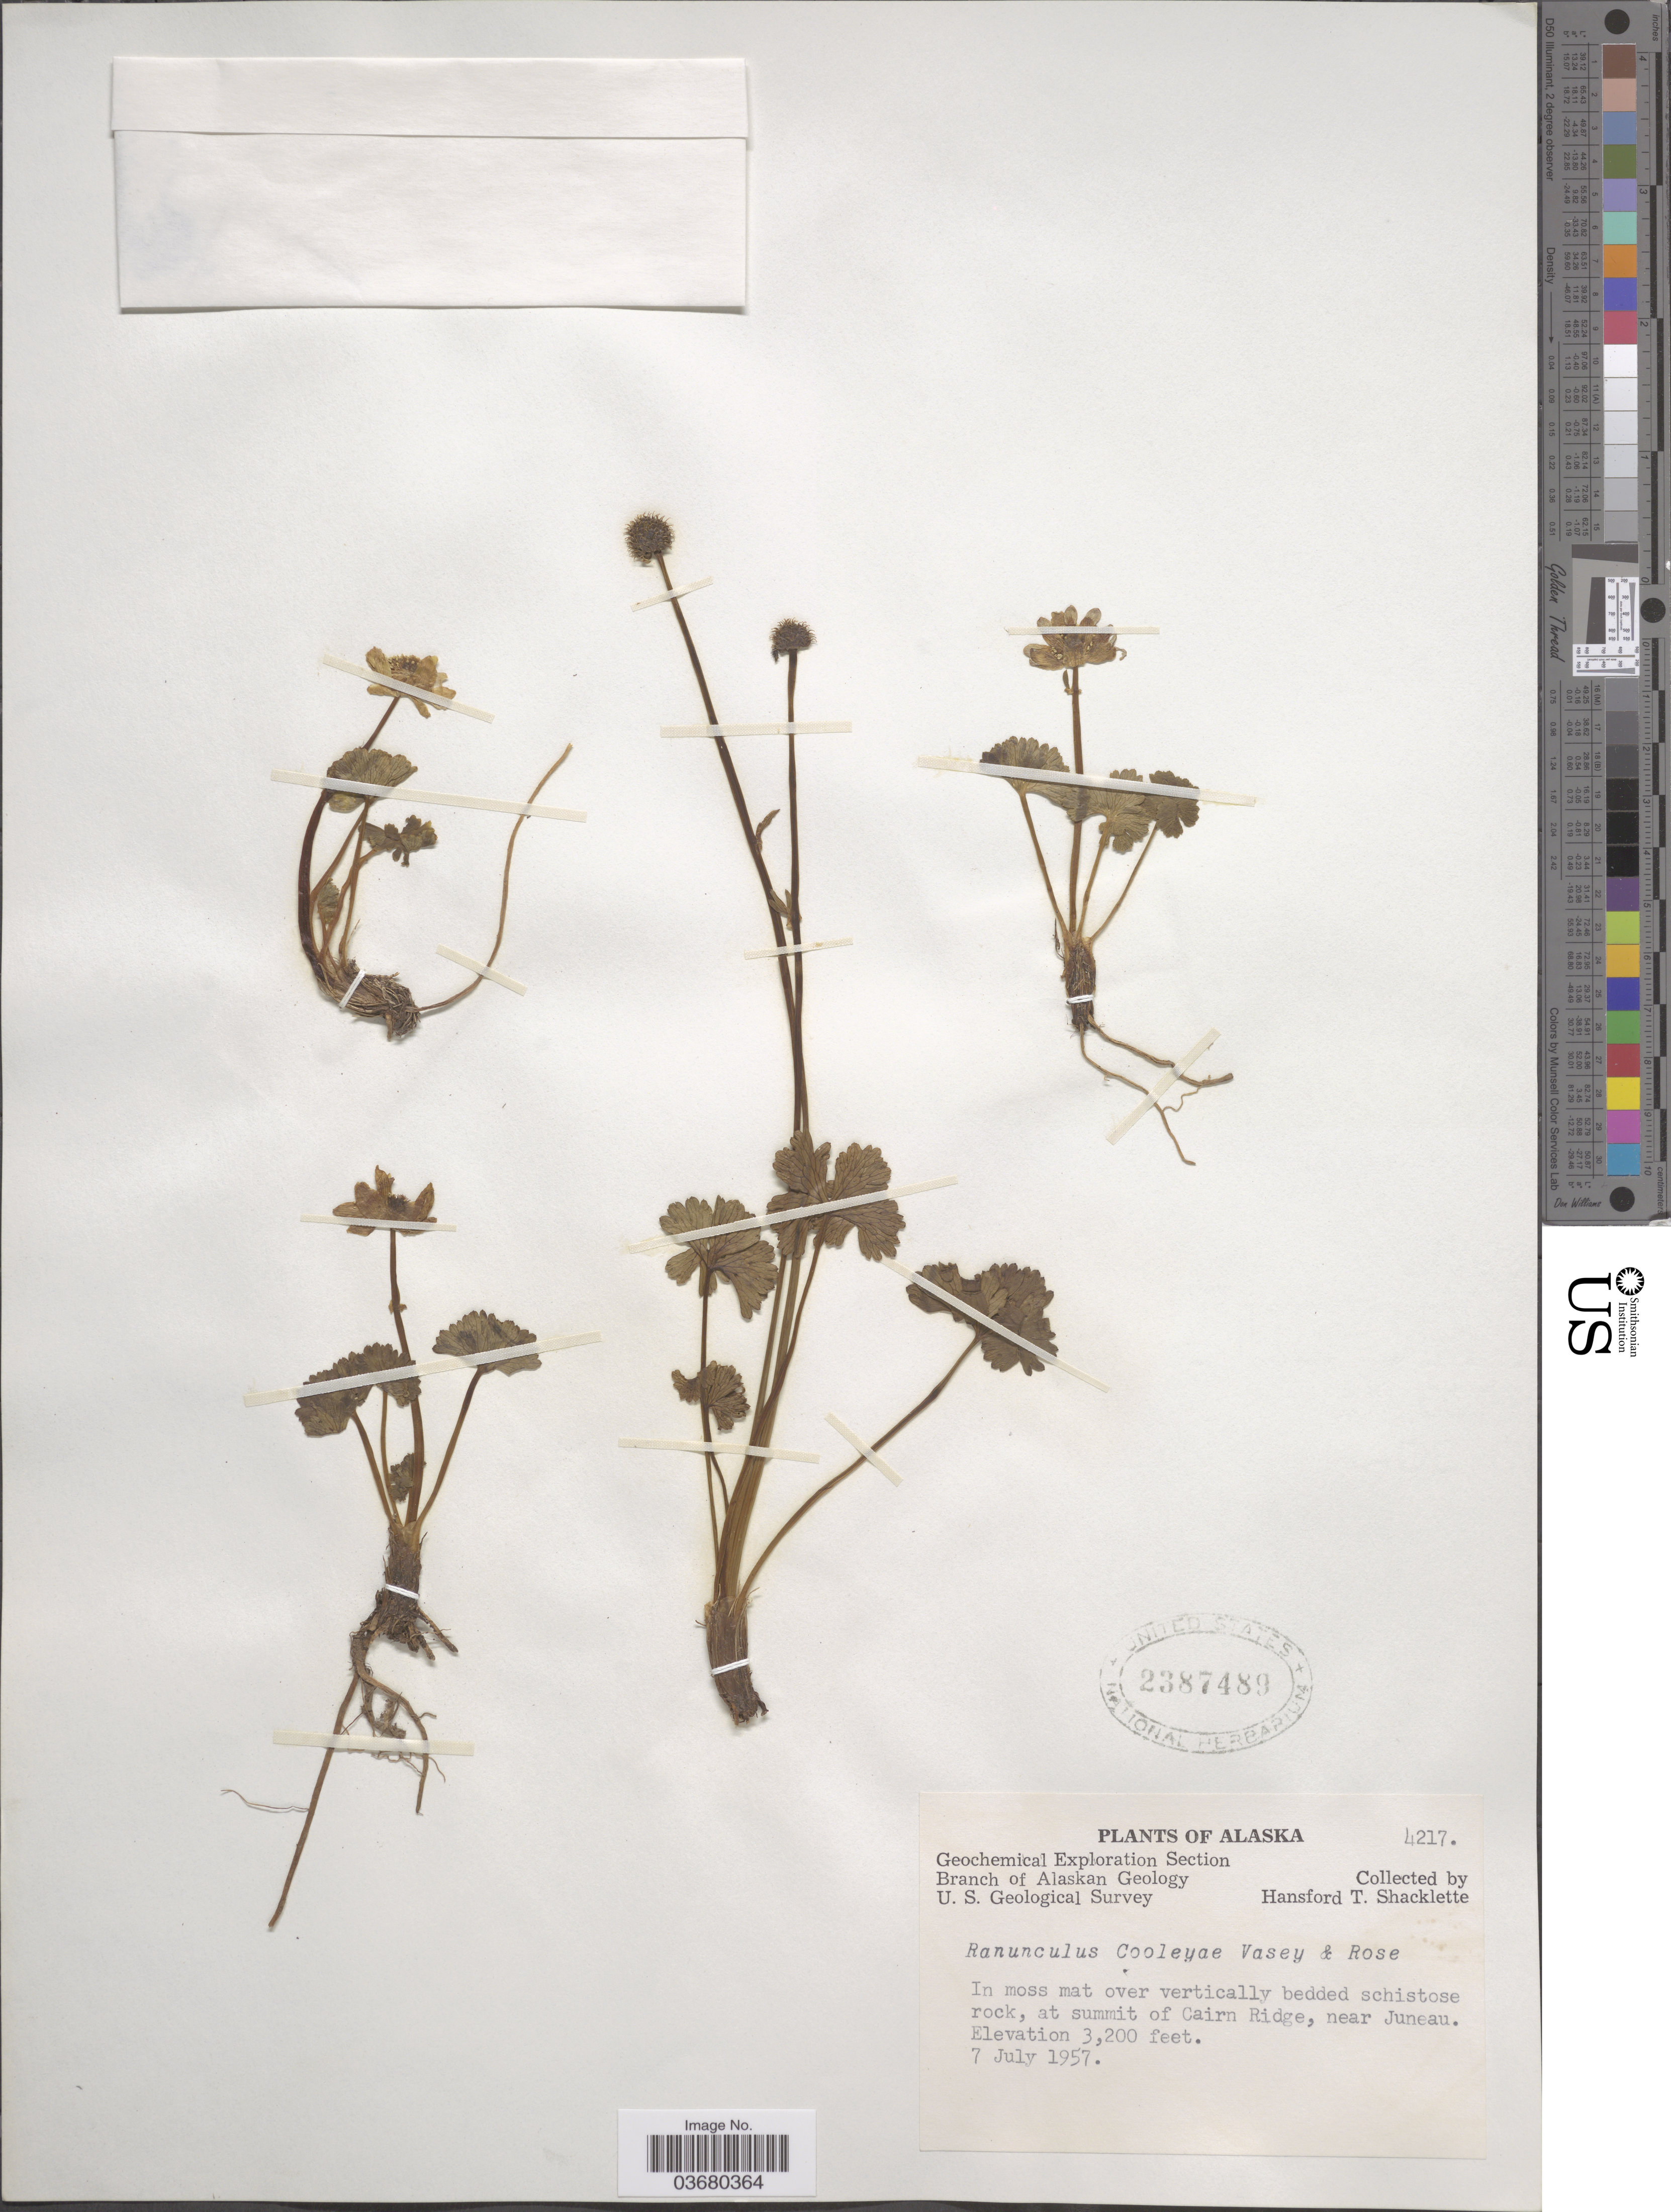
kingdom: Plantae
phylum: Tracheophyta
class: Magnoliopsida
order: Ranunculales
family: Ranunculaceae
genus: Arcteranthis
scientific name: Arcteranthis cooleyae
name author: (Vasey & Rose) Greene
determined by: Strong, M. T., (US), Smithsonian Institution - National Museum of Natural History (UNITED STATES)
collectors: H. Shacklette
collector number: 4217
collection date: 1957-07-07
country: United States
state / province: Alaska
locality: At summit of Cairn Ridge, near Juneau.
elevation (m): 975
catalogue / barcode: US 2387489